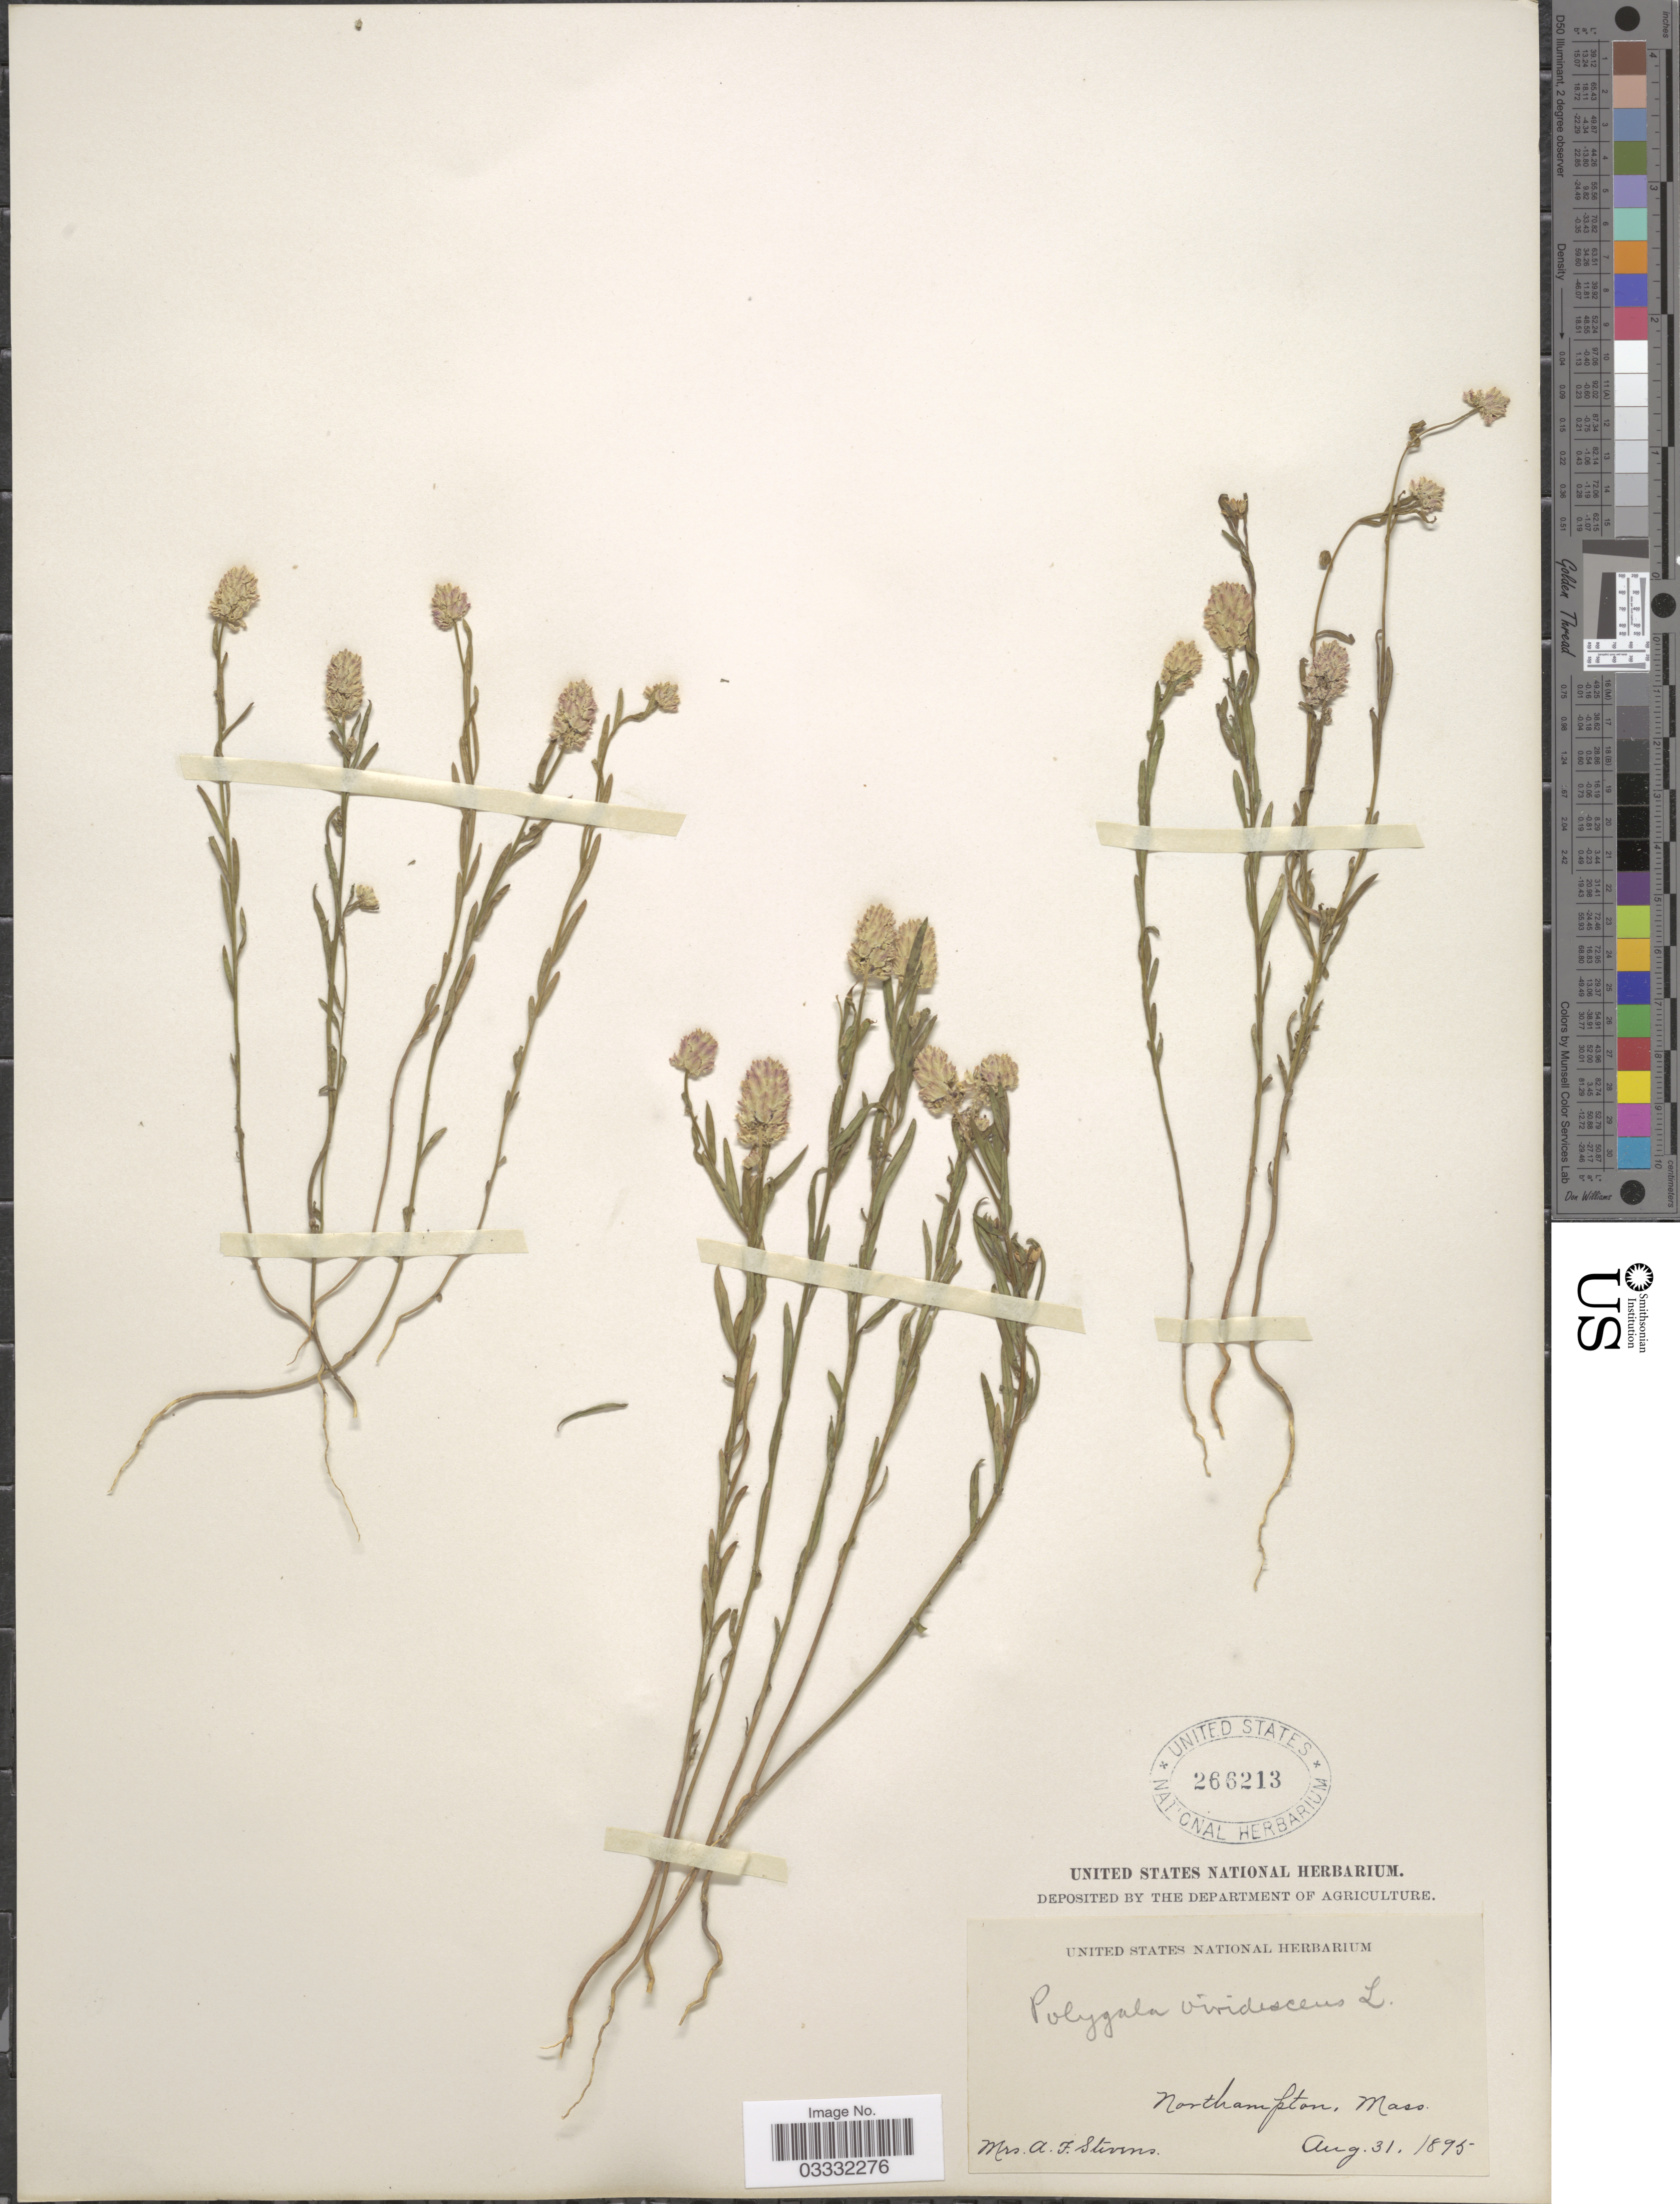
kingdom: Plantae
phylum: Tracheophyta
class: Magnoliopsida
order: Fabales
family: Polygalaceae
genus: Polygala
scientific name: Polygala sanguinea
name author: L.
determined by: Strong, Mark T., (BOT), Smithsonian Institution - National Museum of Natural History (UNITED STATES)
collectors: A. F. Stevens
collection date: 1895-08-31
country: United States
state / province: Massachusetts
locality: Northampton.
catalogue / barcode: US 266213